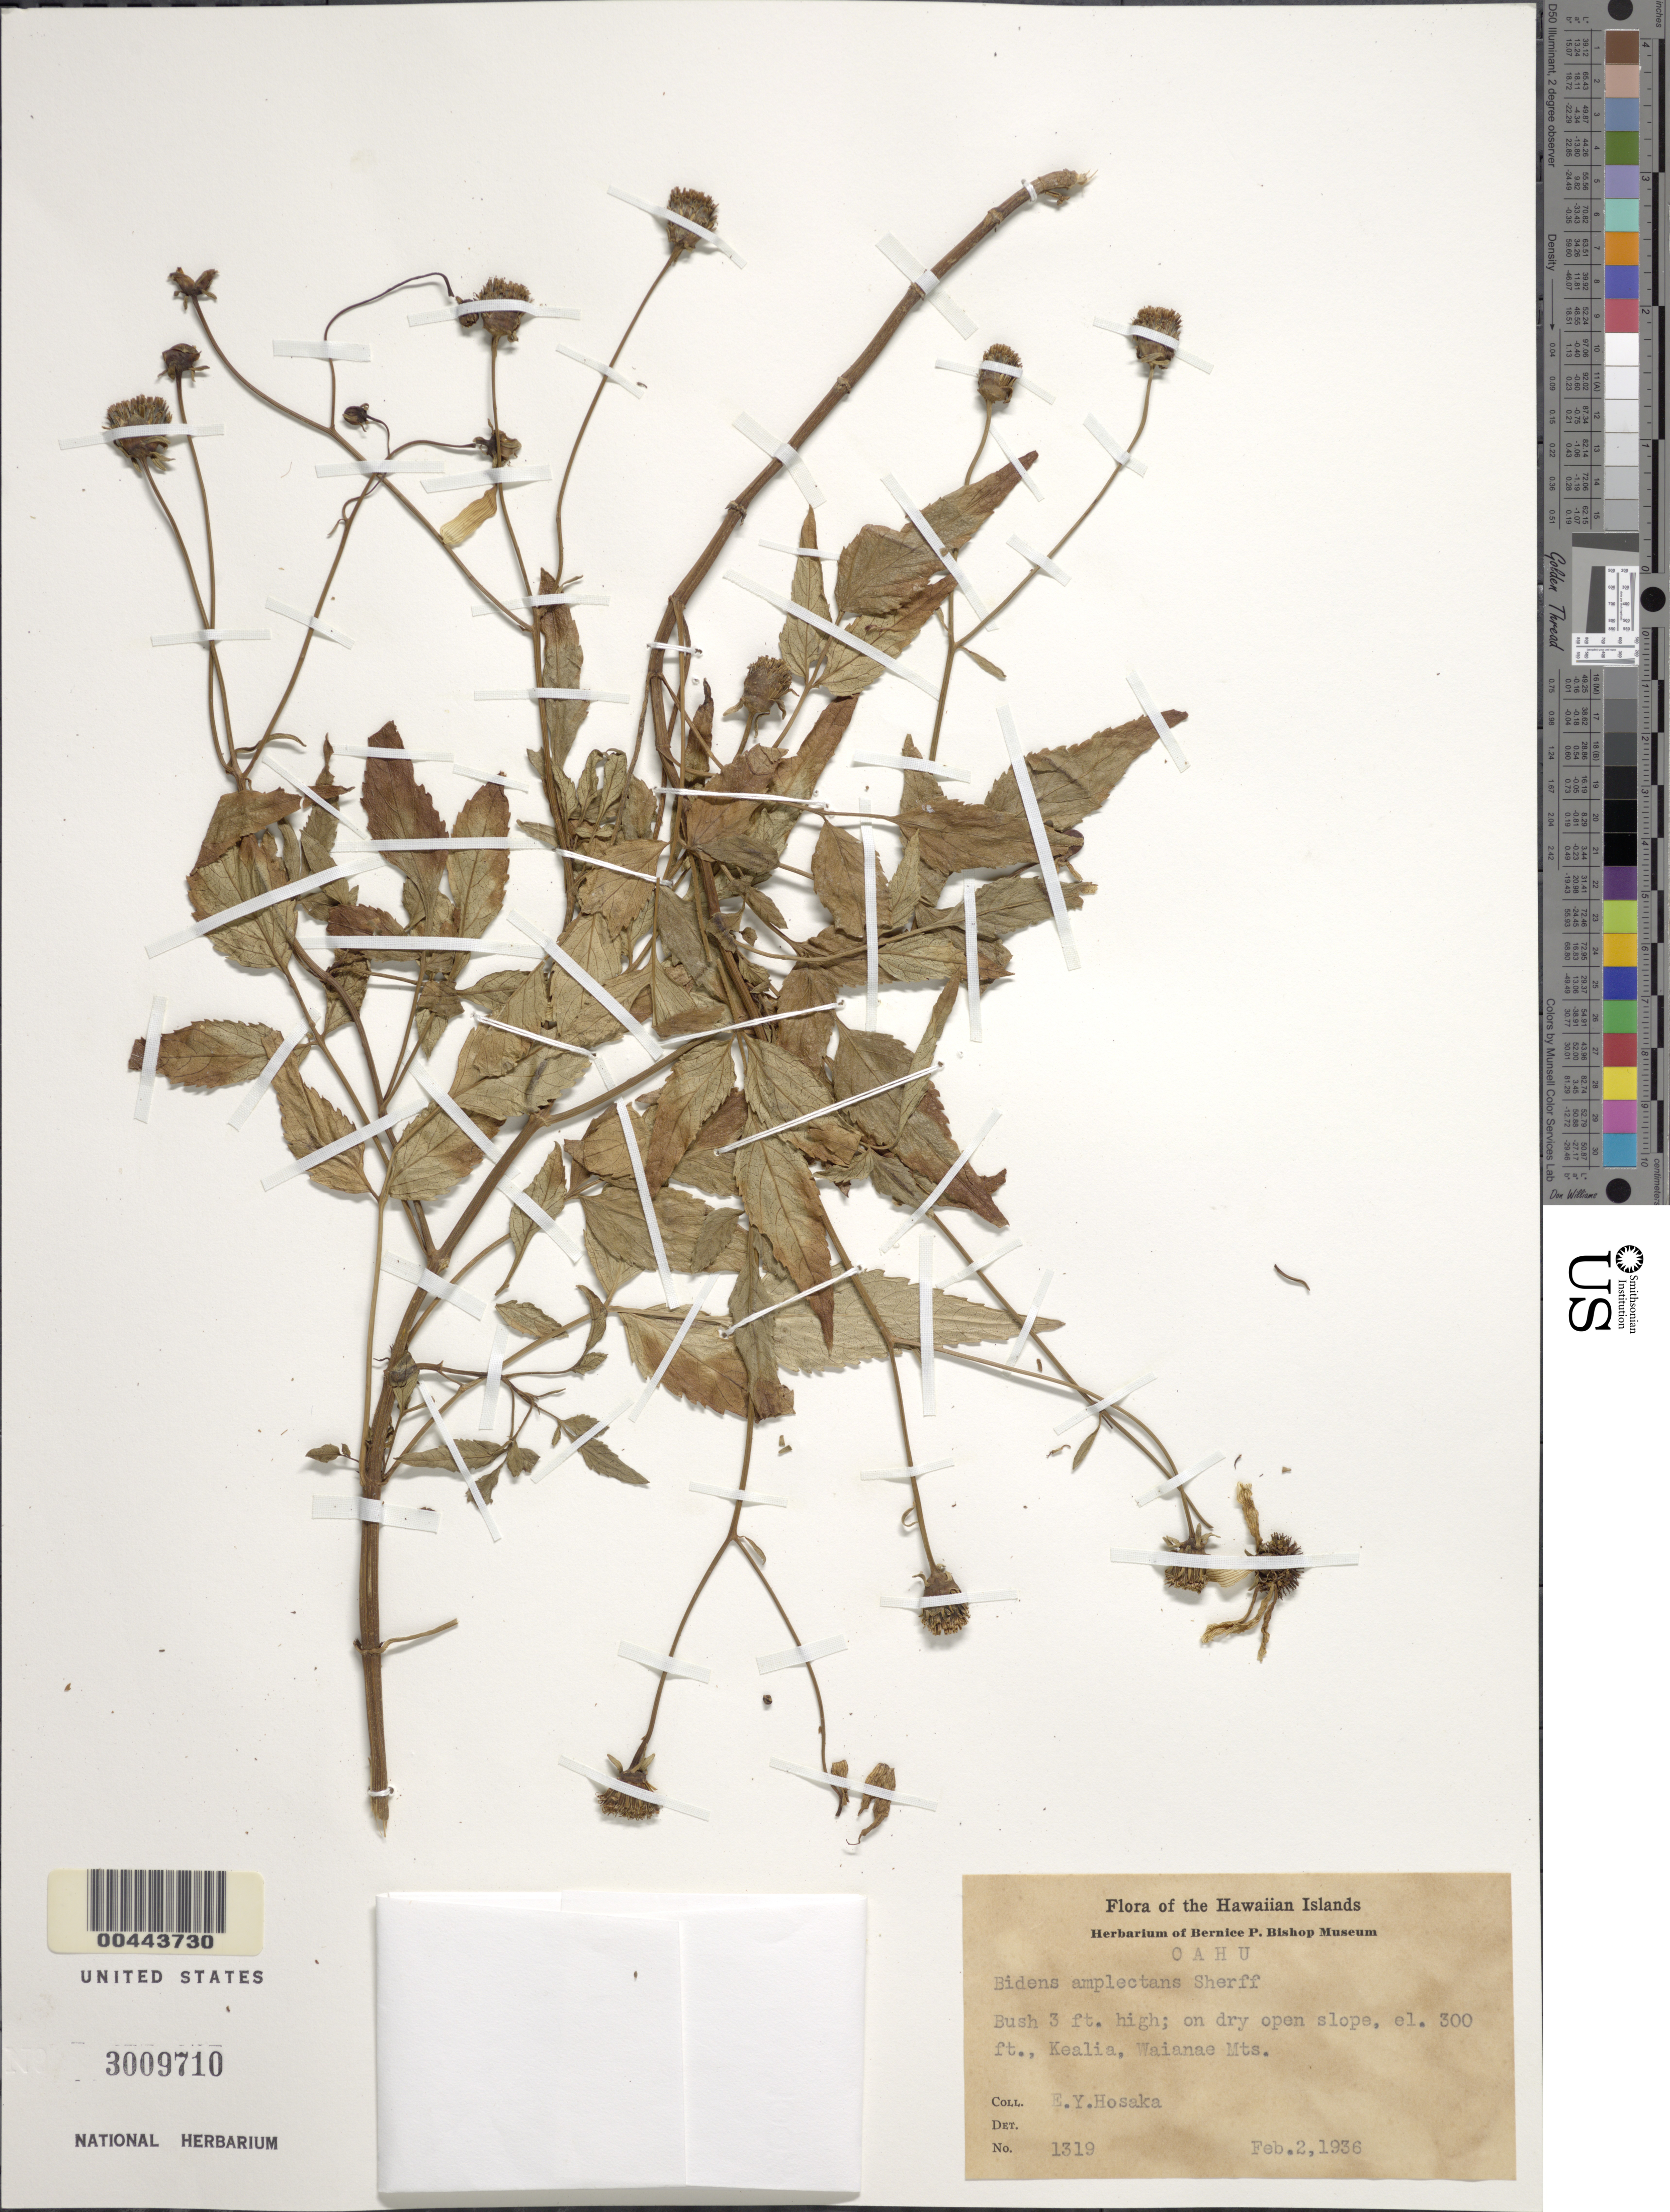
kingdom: Plantae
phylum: Tracheophyta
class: Magnoliopsida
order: Asterales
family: Asteraceae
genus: Bidens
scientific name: Bidens amplectens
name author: Sherff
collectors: E. Y. Hosaka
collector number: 1319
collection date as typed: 2 Feb 1936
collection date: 1936-02-02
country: United States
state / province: Hawaii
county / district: Honolulu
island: Oahu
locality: Kealia, Waianae Mountains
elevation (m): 91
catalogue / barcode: US 3009710